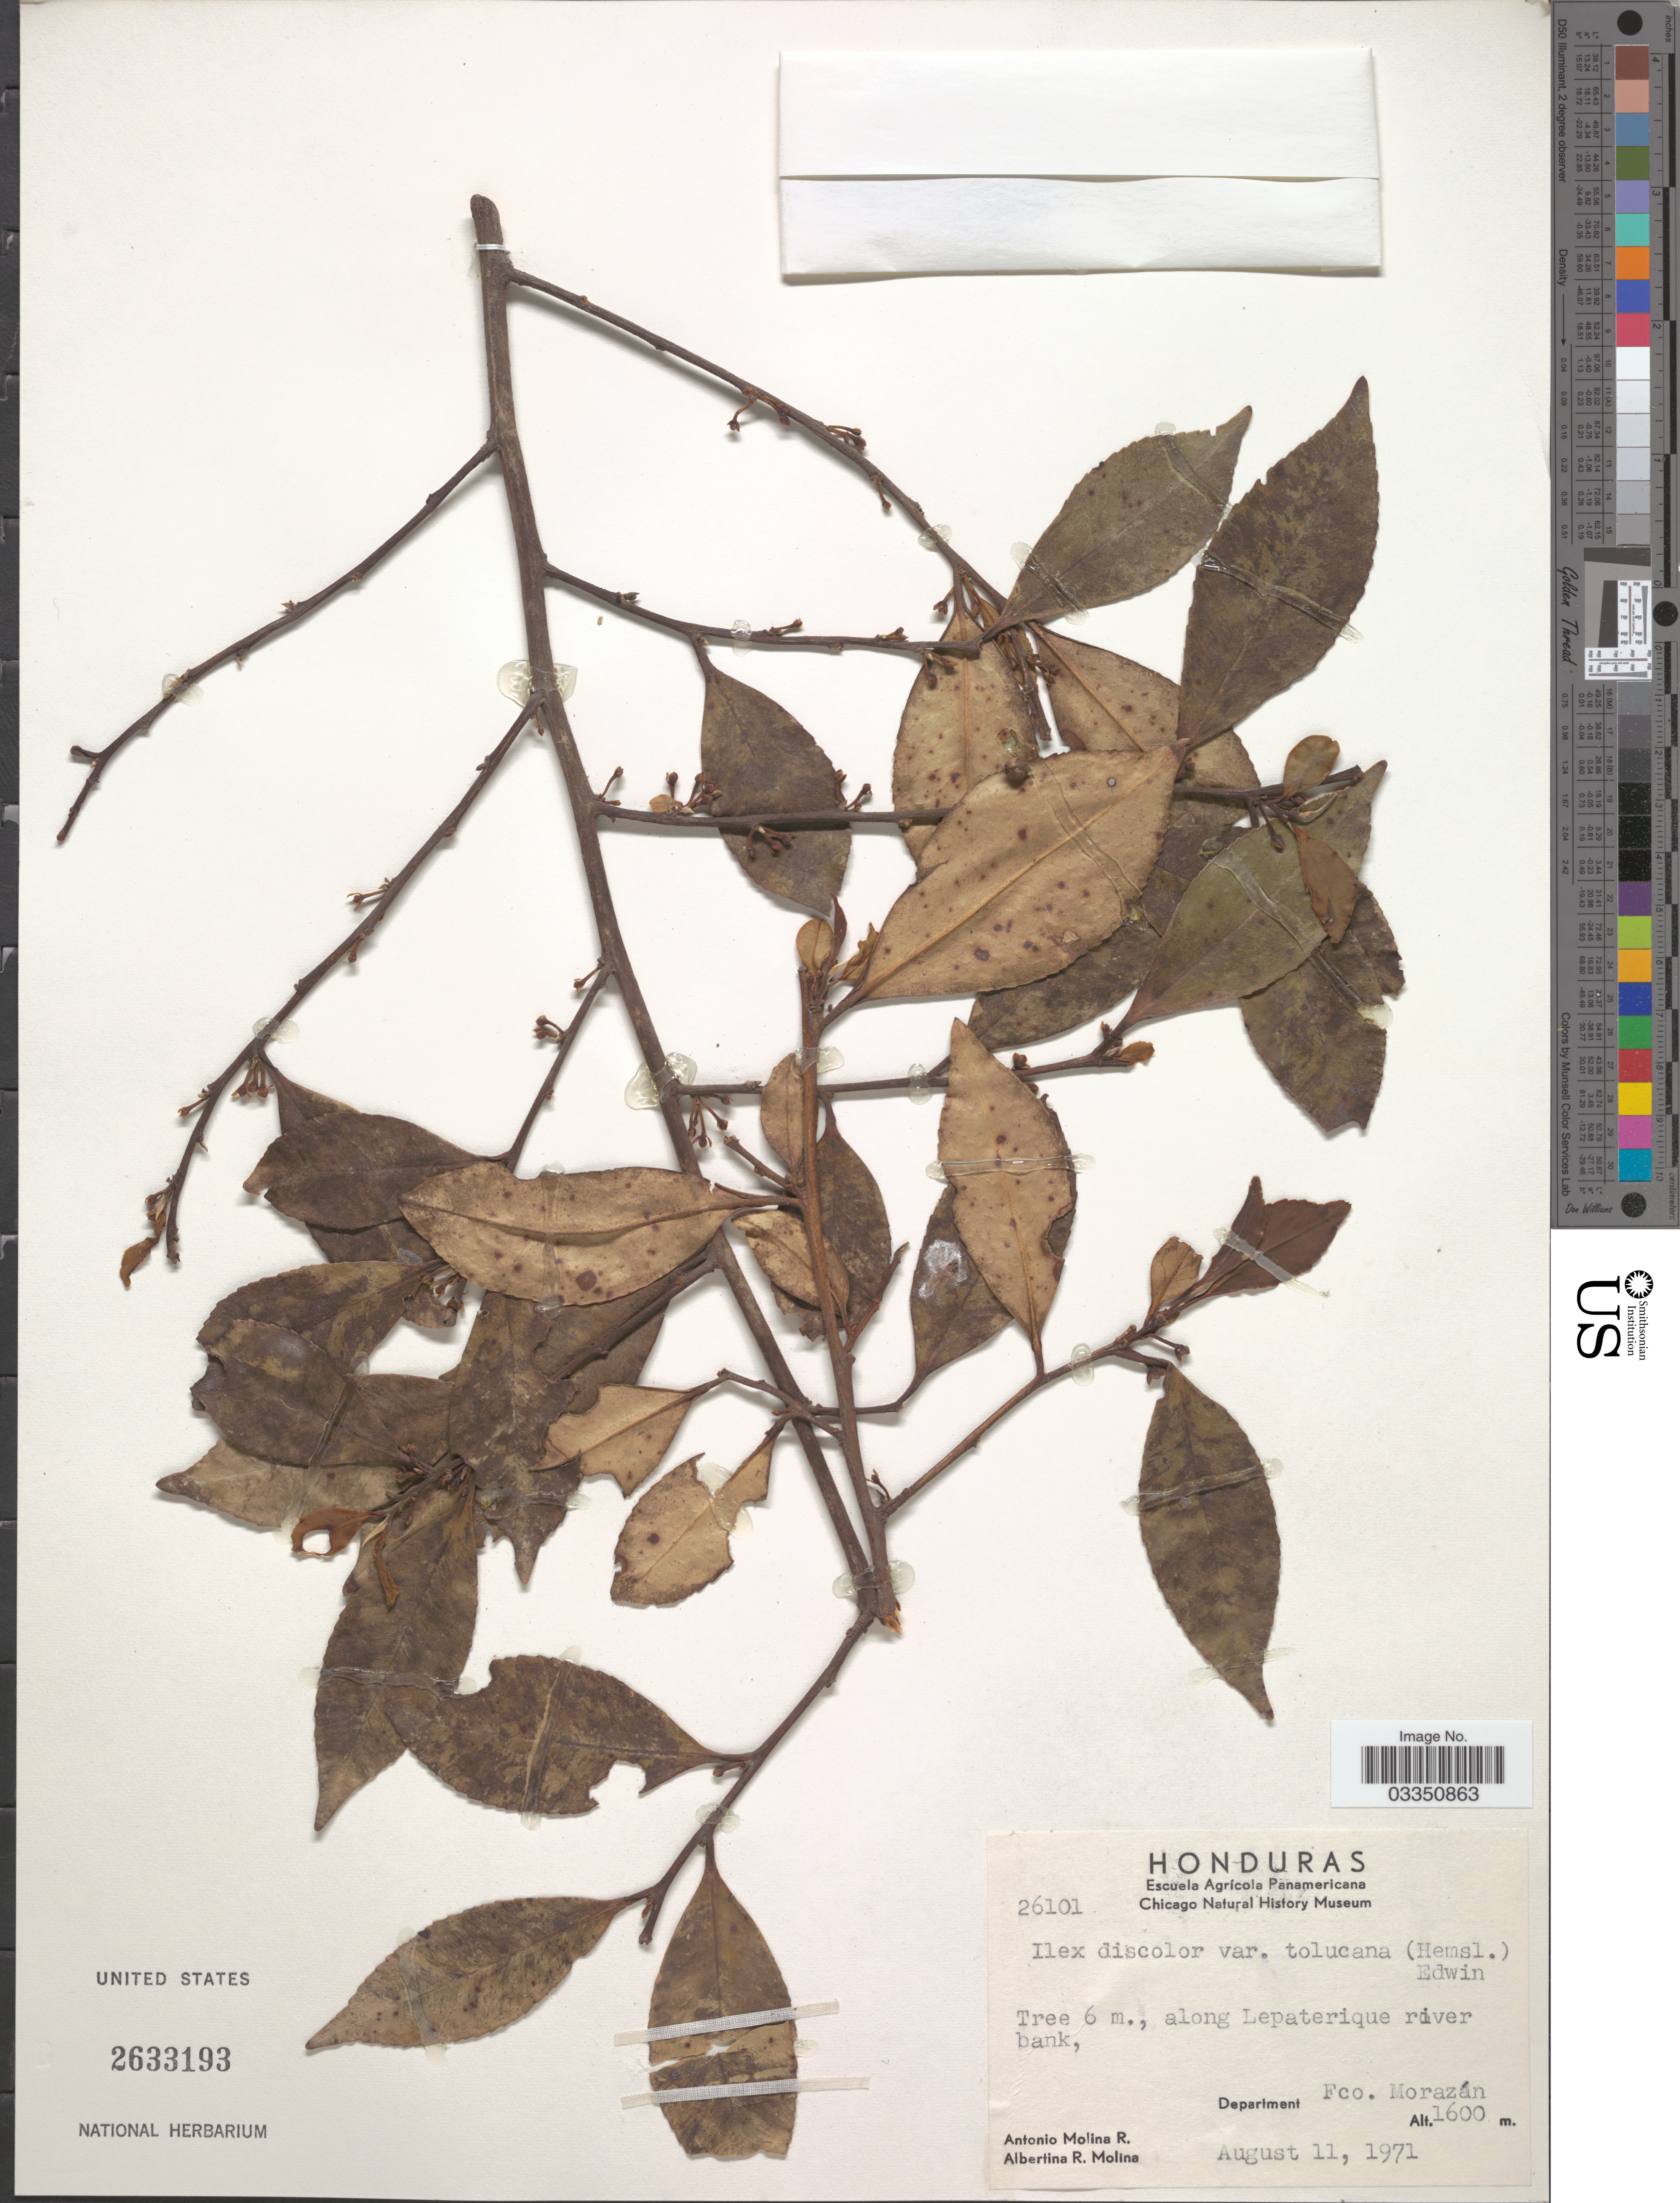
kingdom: Plantae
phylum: Tracheophyta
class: Magnoliopsida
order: Aquifoliales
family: Aquifoliaceae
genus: Ilex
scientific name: Ilex discolor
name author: Hemsl.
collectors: A. Molina R. & A. R. Molina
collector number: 26101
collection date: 1971-08-11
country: Honduras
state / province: Fco. Morazán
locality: Along Lepaterique river bank, Department Fco. Morazán.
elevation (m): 1600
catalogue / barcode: US 2633193